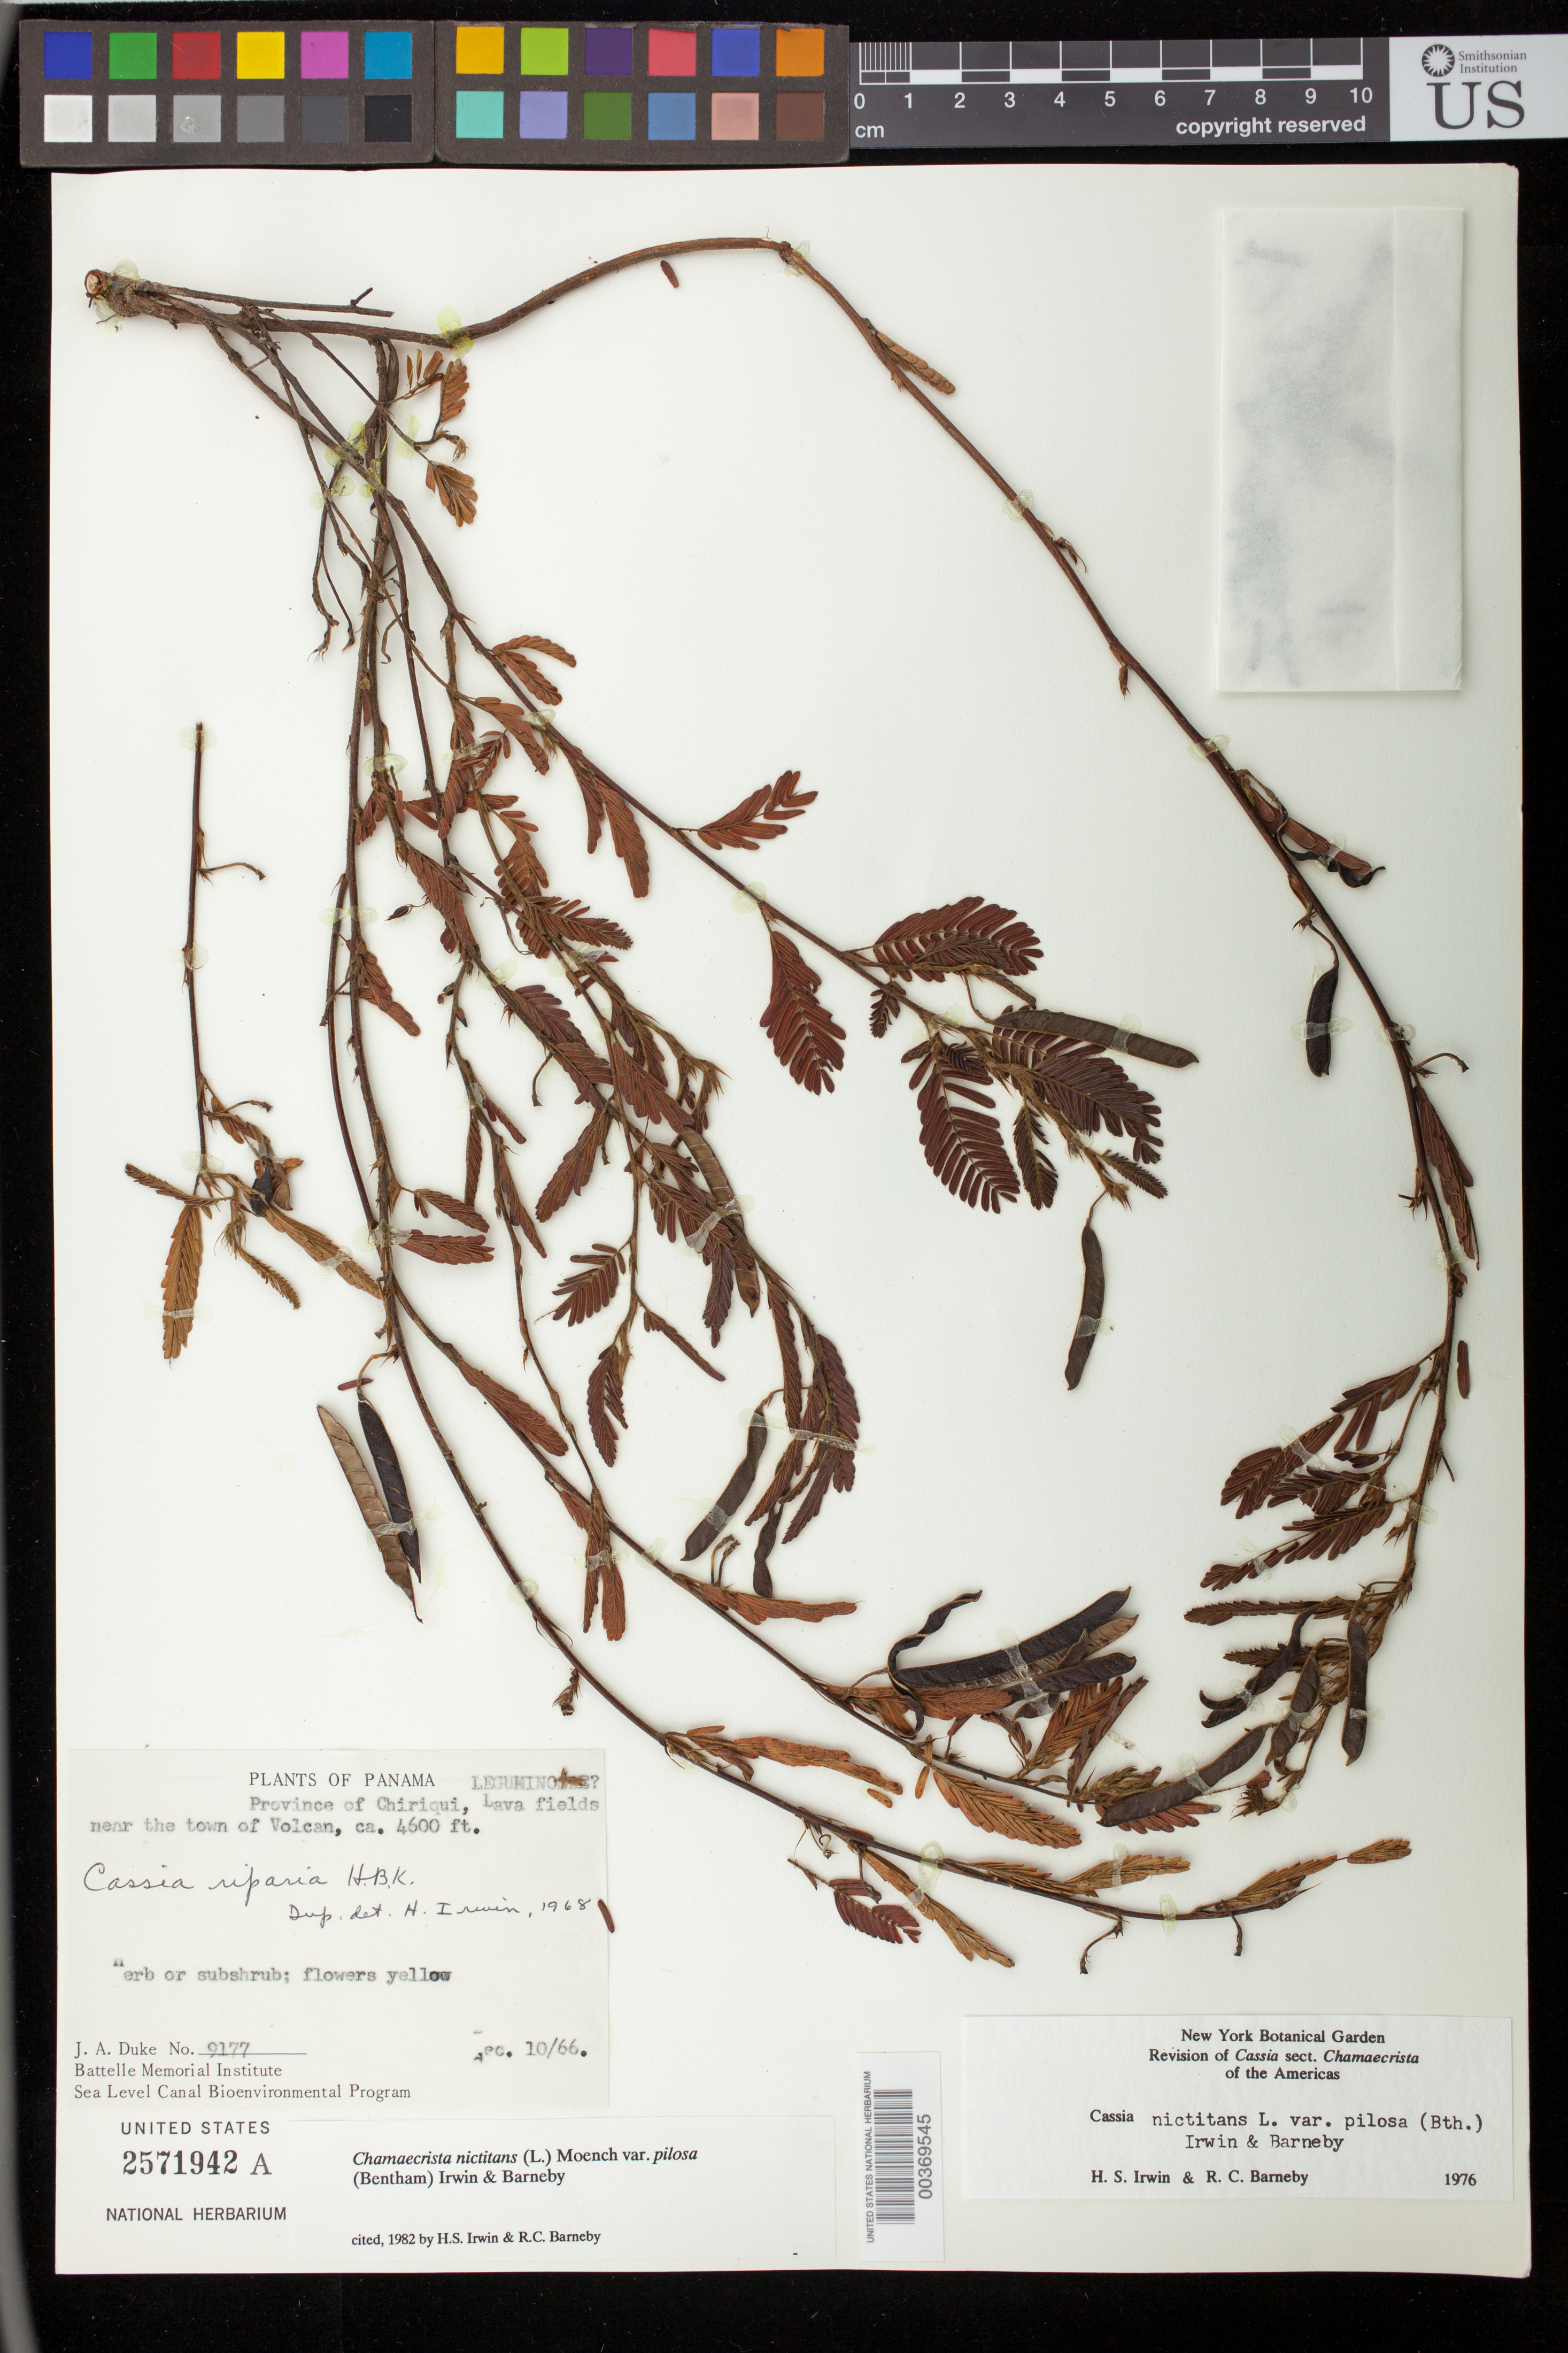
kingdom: Plantae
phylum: Tracheophyta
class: Magnoliopsida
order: Fabales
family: Fabaceae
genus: Chamaecrista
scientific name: Chamaecrista nictitans var. pilosa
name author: (Benth.) H.S. Irwin & Barneby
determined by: Irwin, Howard S.; Barneby, R. C.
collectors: J. A. Duke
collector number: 9177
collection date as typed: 10 Dec 1966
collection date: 1966-12-10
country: Panama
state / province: Chiriquí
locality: Near town of Volcan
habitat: Lava fields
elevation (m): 1402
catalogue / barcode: US 2571942A